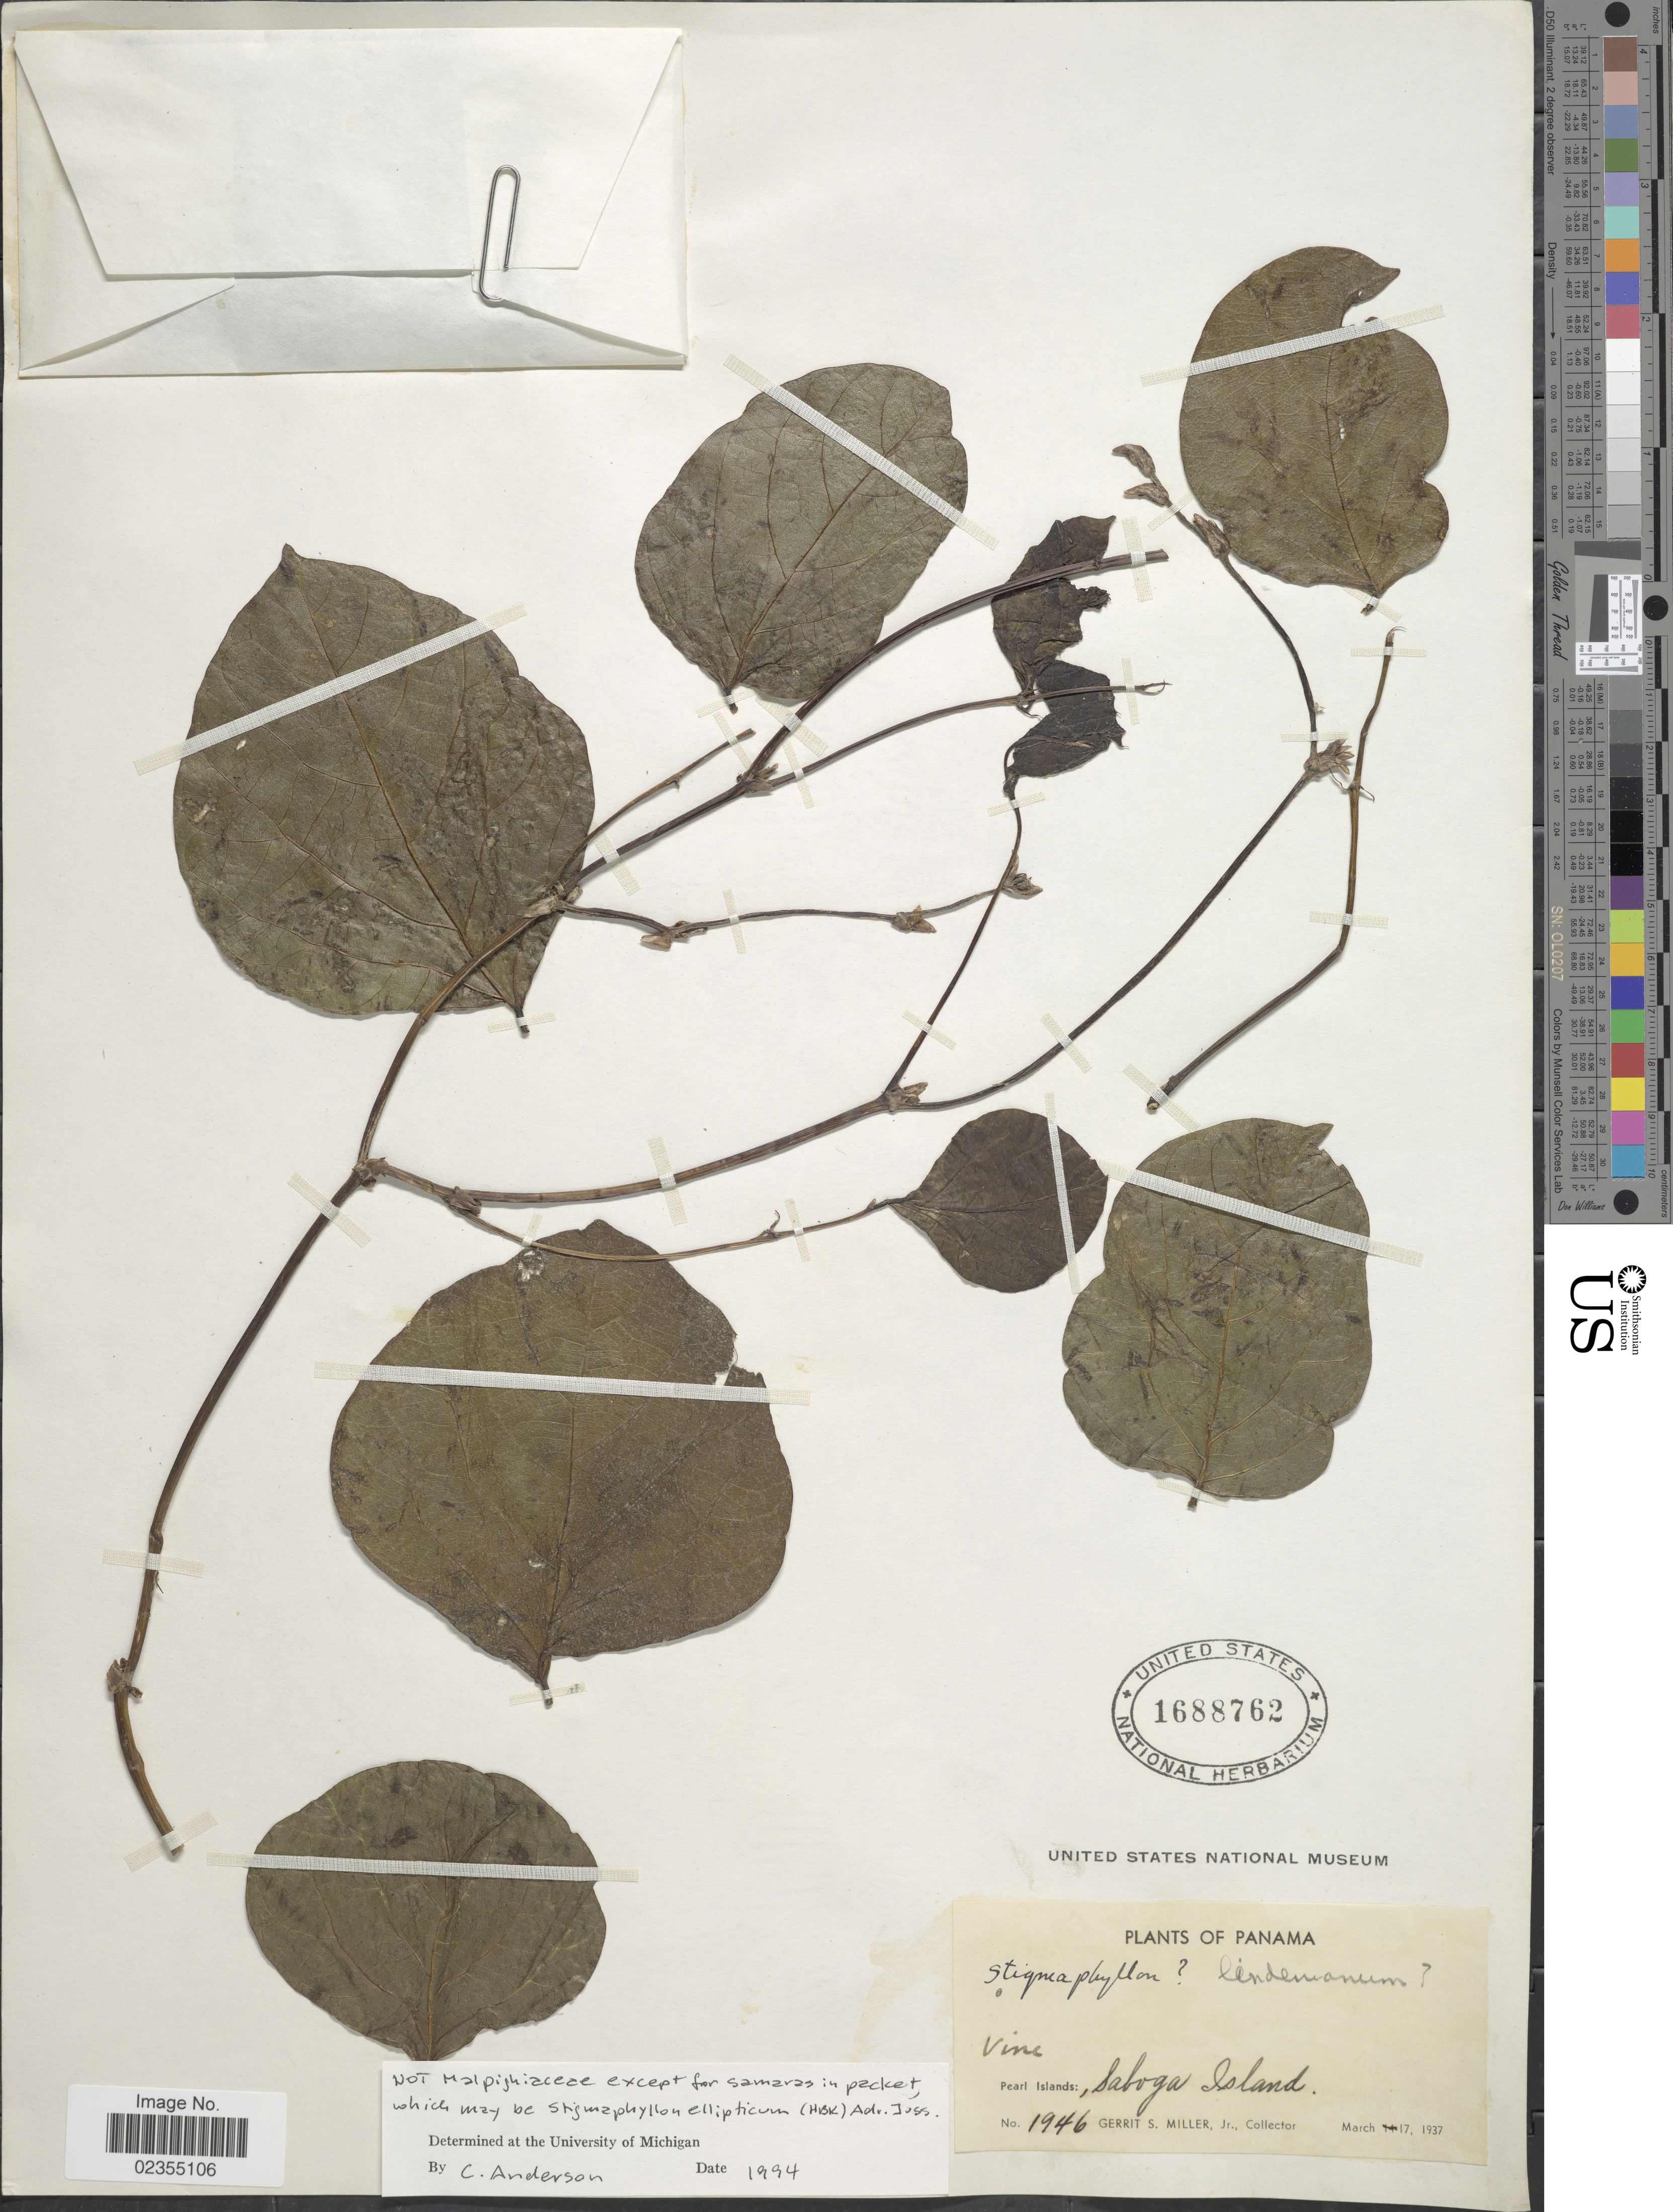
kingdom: Plantae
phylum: Tracheophyta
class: Magnoliopsida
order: Fabales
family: Fabaceae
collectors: G. S. Miller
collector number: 1946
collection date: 1937-03-17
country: Panama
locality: Pearl Islands: Saboga Island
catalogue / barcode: US 1688762